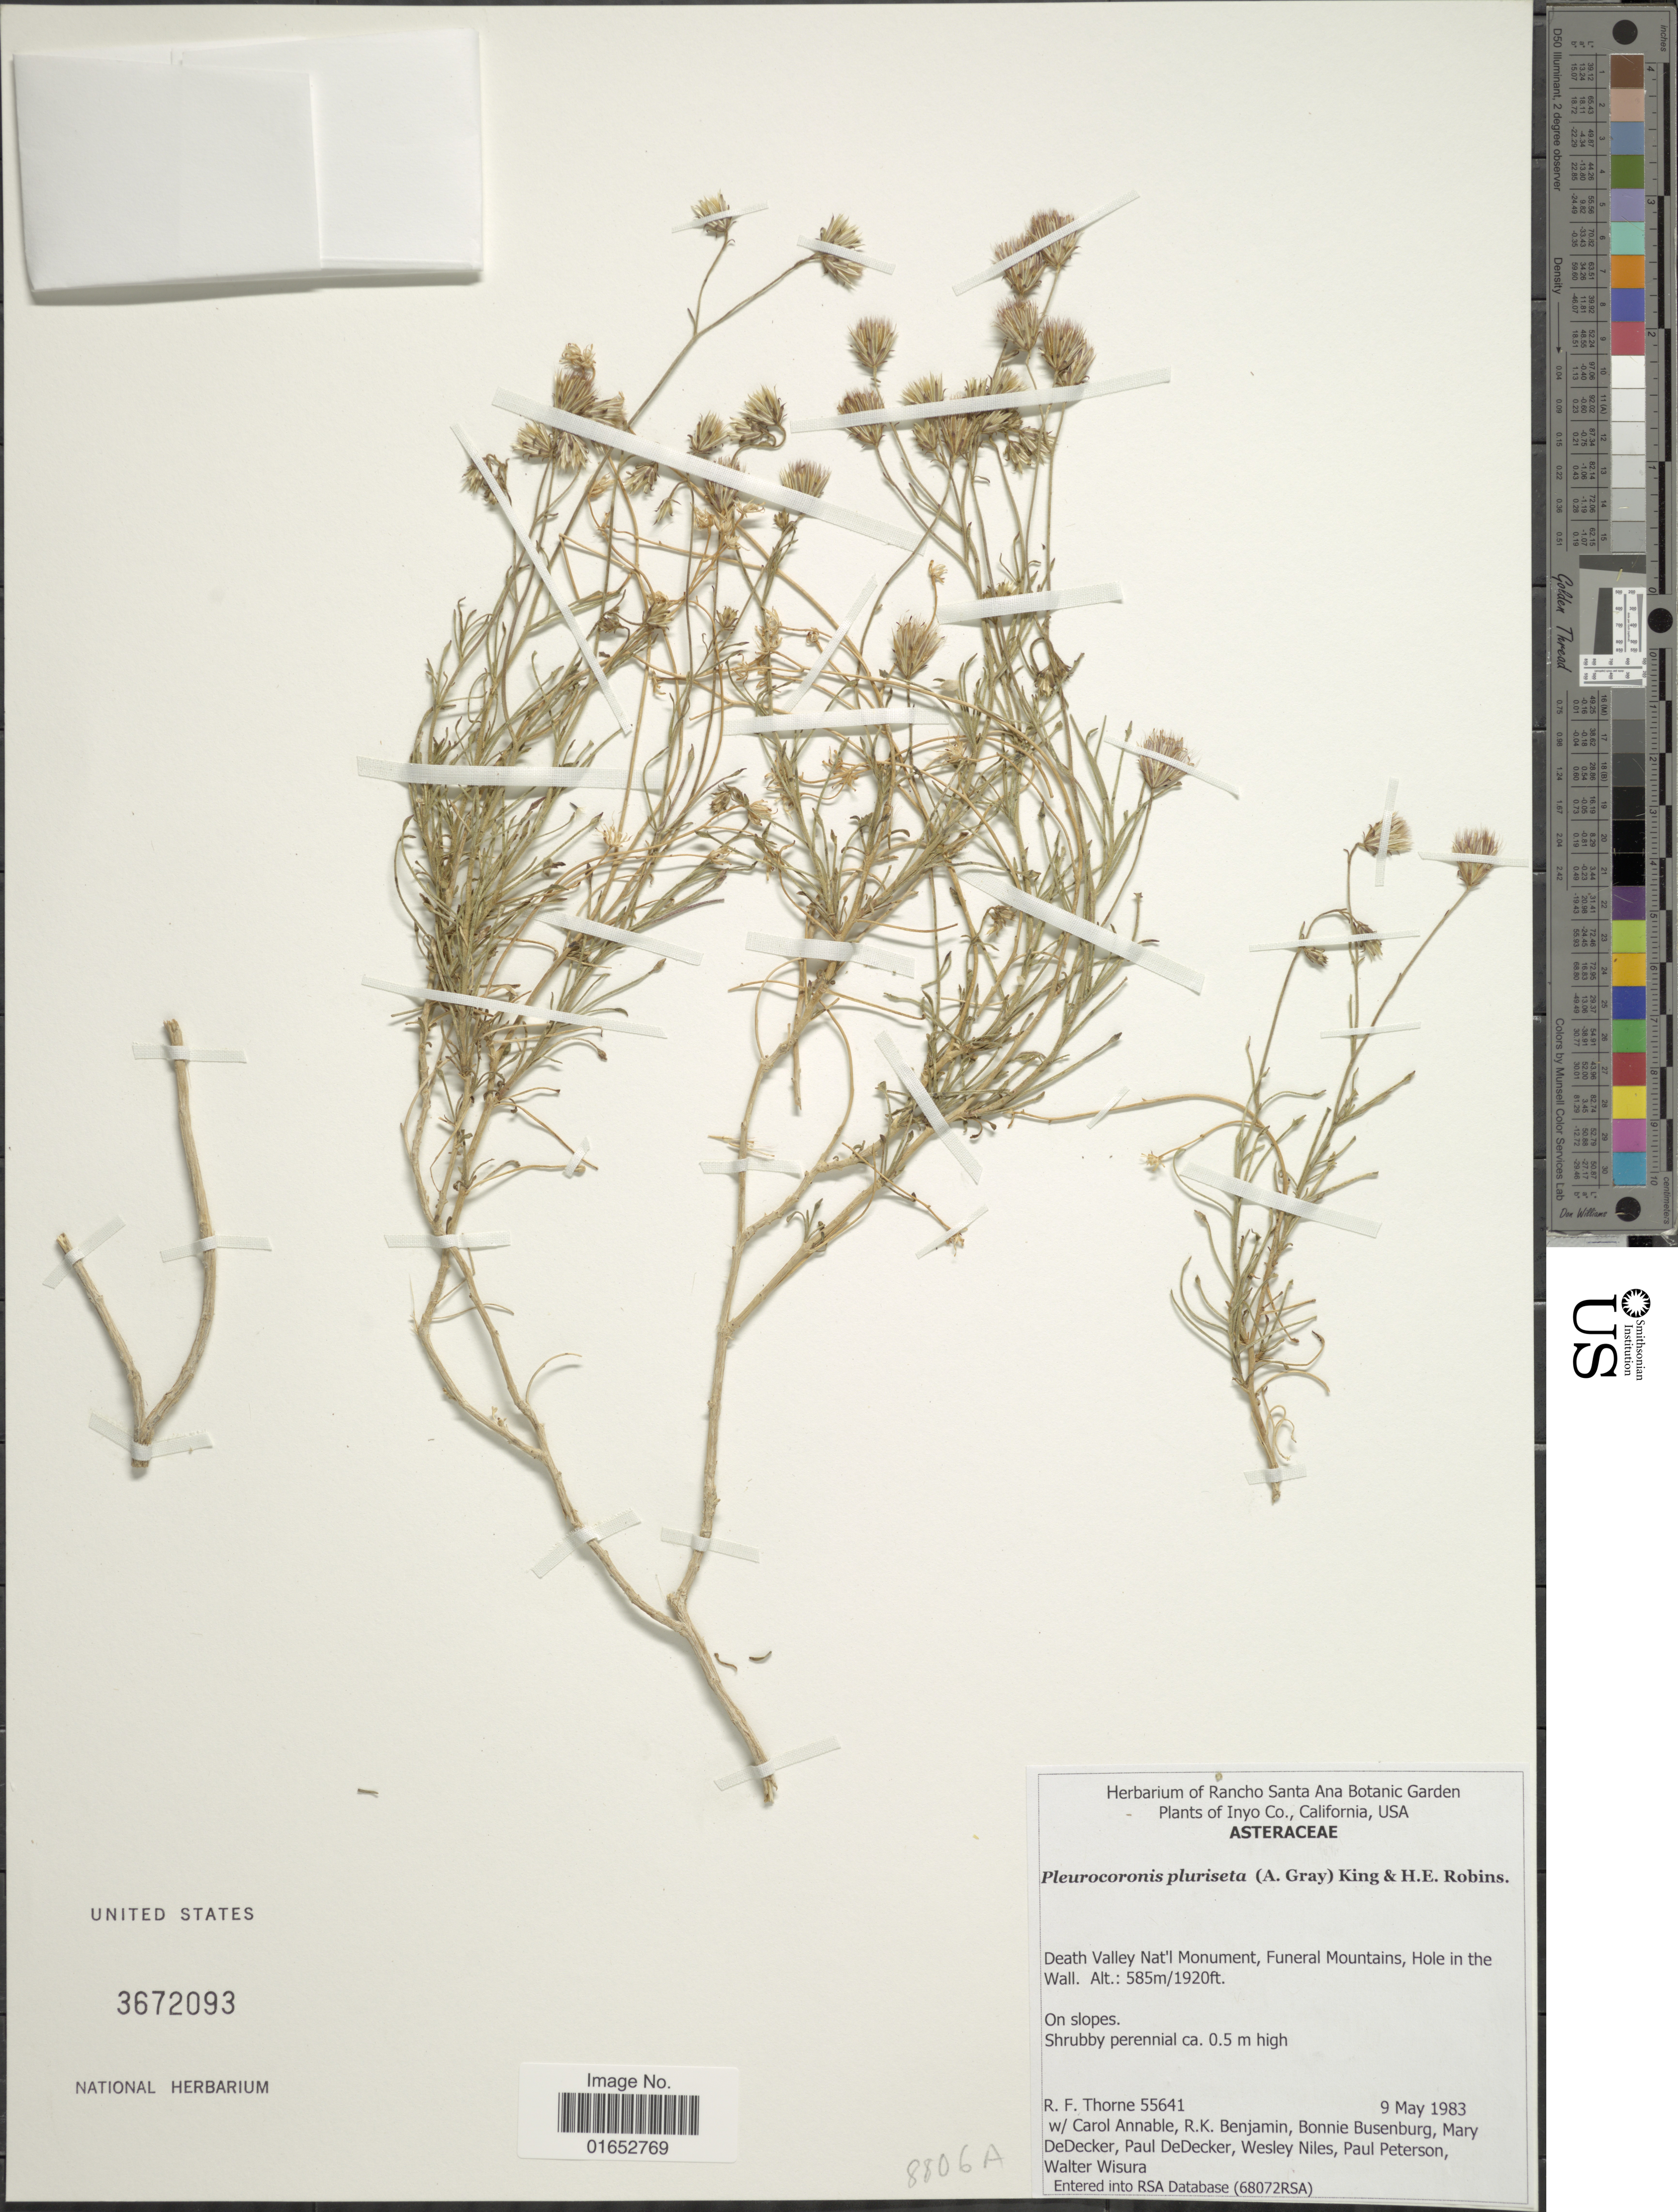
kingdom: Plantae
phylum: Tracheophyta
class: Magnoliopsida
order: Asterales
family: Asteraceae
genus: Pleurocoronis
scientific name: Pleurocoronis pluriseta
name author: (A. Gray) R.M. King & H. Rob.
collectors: R. F. Thorne, C. R. Annable, R. Benjamin, B. Busenburg & et al.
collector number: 55641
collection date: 1983-05-09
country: United States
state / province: California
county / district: Inyo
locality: Inyo Co., Death Valley Nat'l Monument, Funeral Mountains, Hole in the Wall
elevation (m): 585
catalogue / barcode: US 3672093